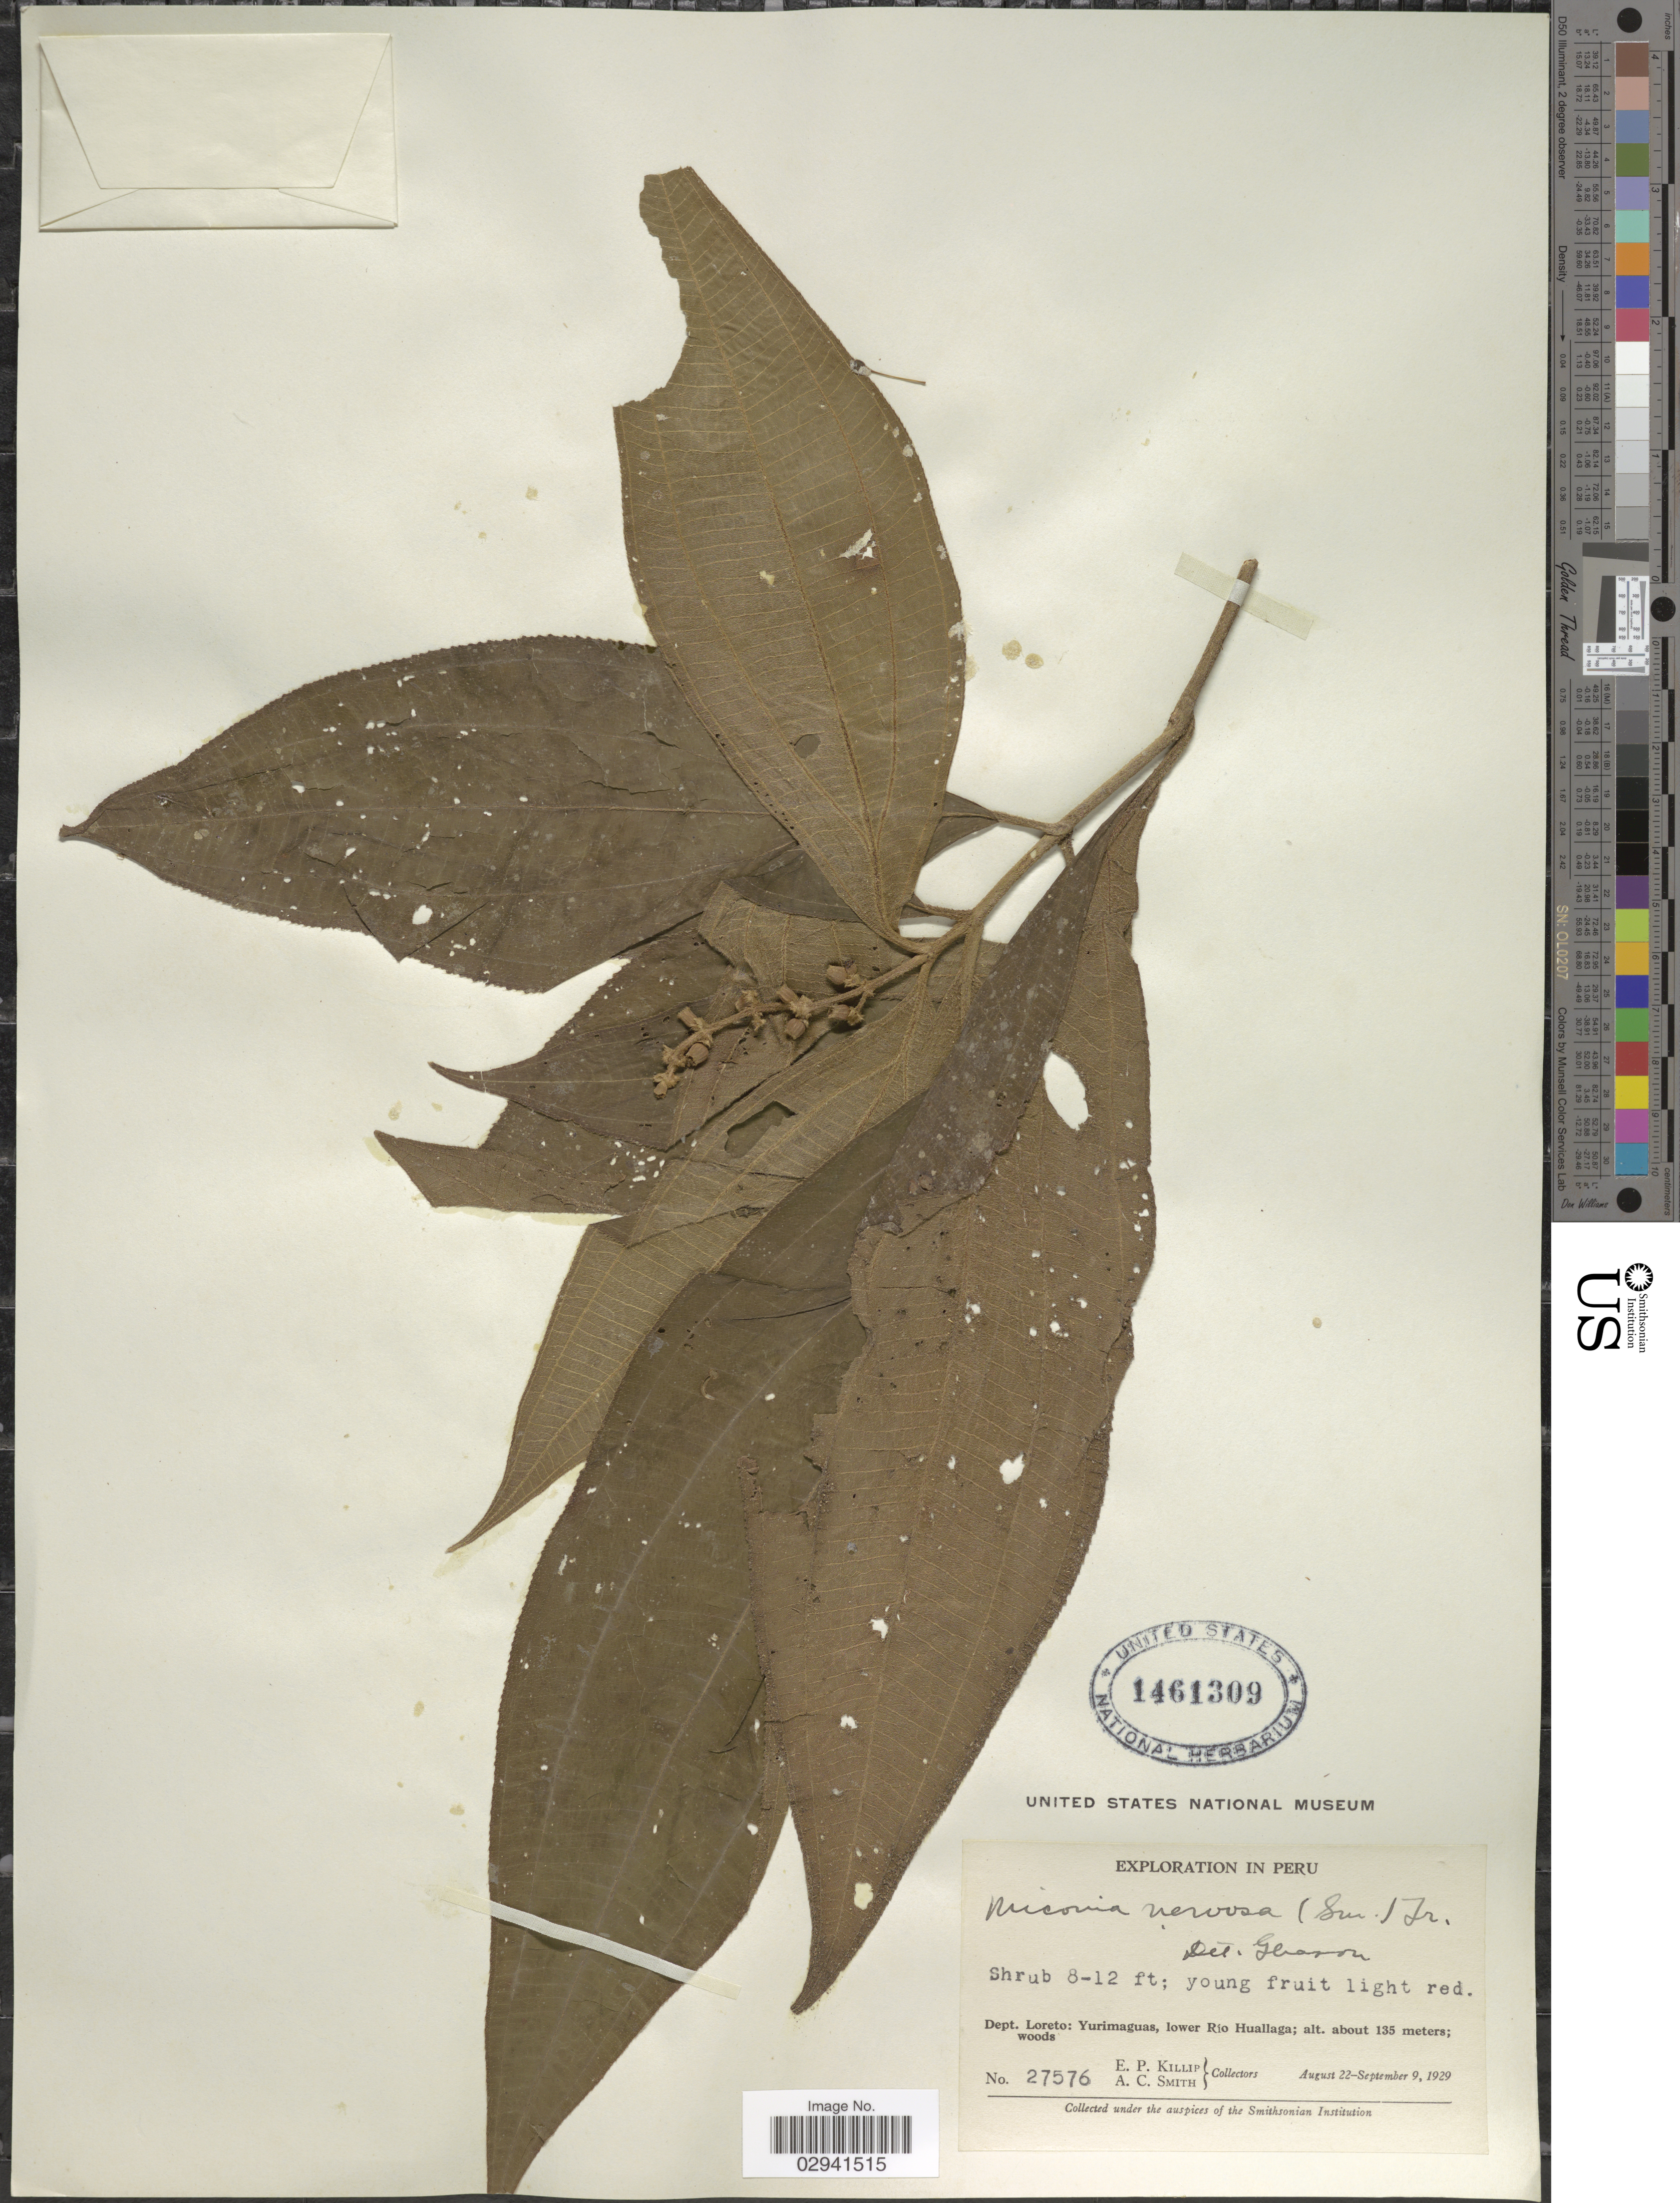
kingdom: Plantae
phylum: Tracheophyta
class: Magnoliopsida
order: Myrtales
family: Melastomataceae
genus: Miconia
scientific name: Miconia nervosa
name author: (Sm.) Triana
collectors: E. P. Killip & A. C. Smith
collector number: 27576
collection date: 1929-08-22/1929-09-09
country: Peru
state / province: Loreto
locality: Dept. Loreto, Yurimaguas, lower Rio Huallaga.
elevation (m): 135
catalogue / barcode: US 1461309